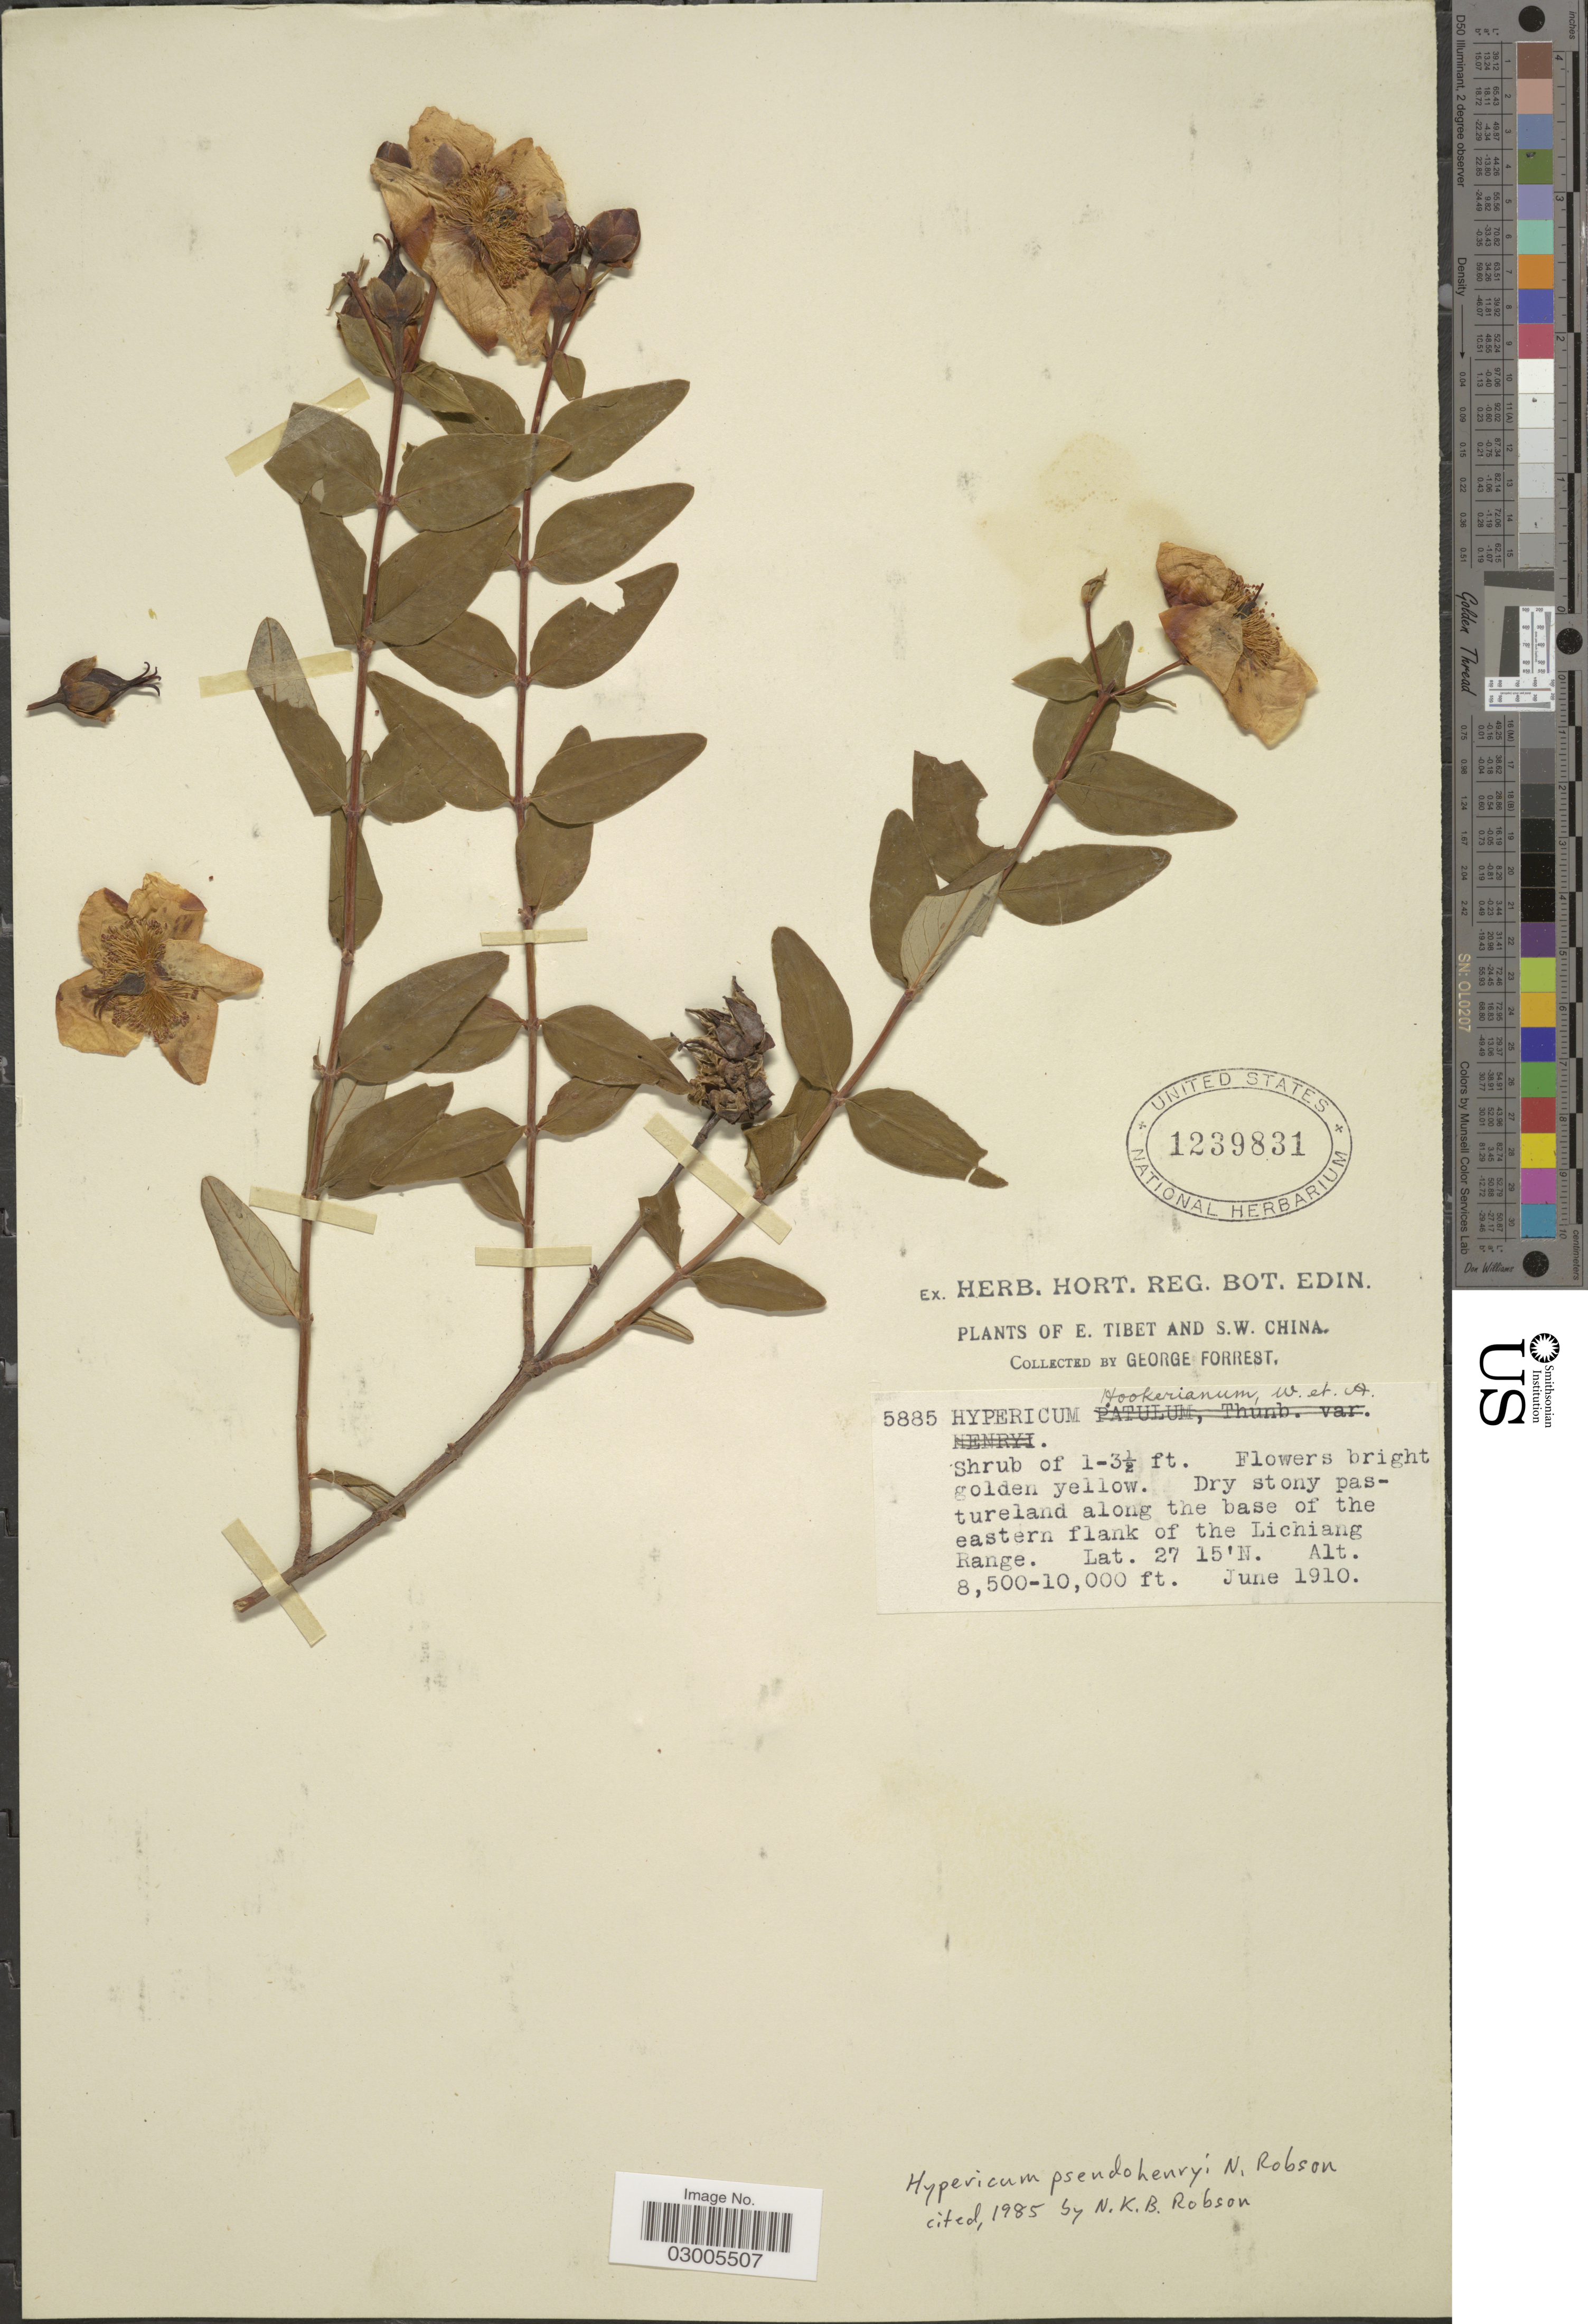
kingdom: Plantae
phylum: Tracheophyta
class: Magnoliopsida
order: Malpighiales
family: Hypericaceae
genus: Hypericum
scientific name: Hypericum pseudohenryi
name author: N. Robson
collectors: G. Forrest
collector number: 5885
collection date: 1910-06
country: China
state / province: Xizang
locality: E. Tibet and S.W. China. Along the base of the eastern flank of the Lichiang Range.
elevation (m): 2591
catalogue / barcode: US 1239831